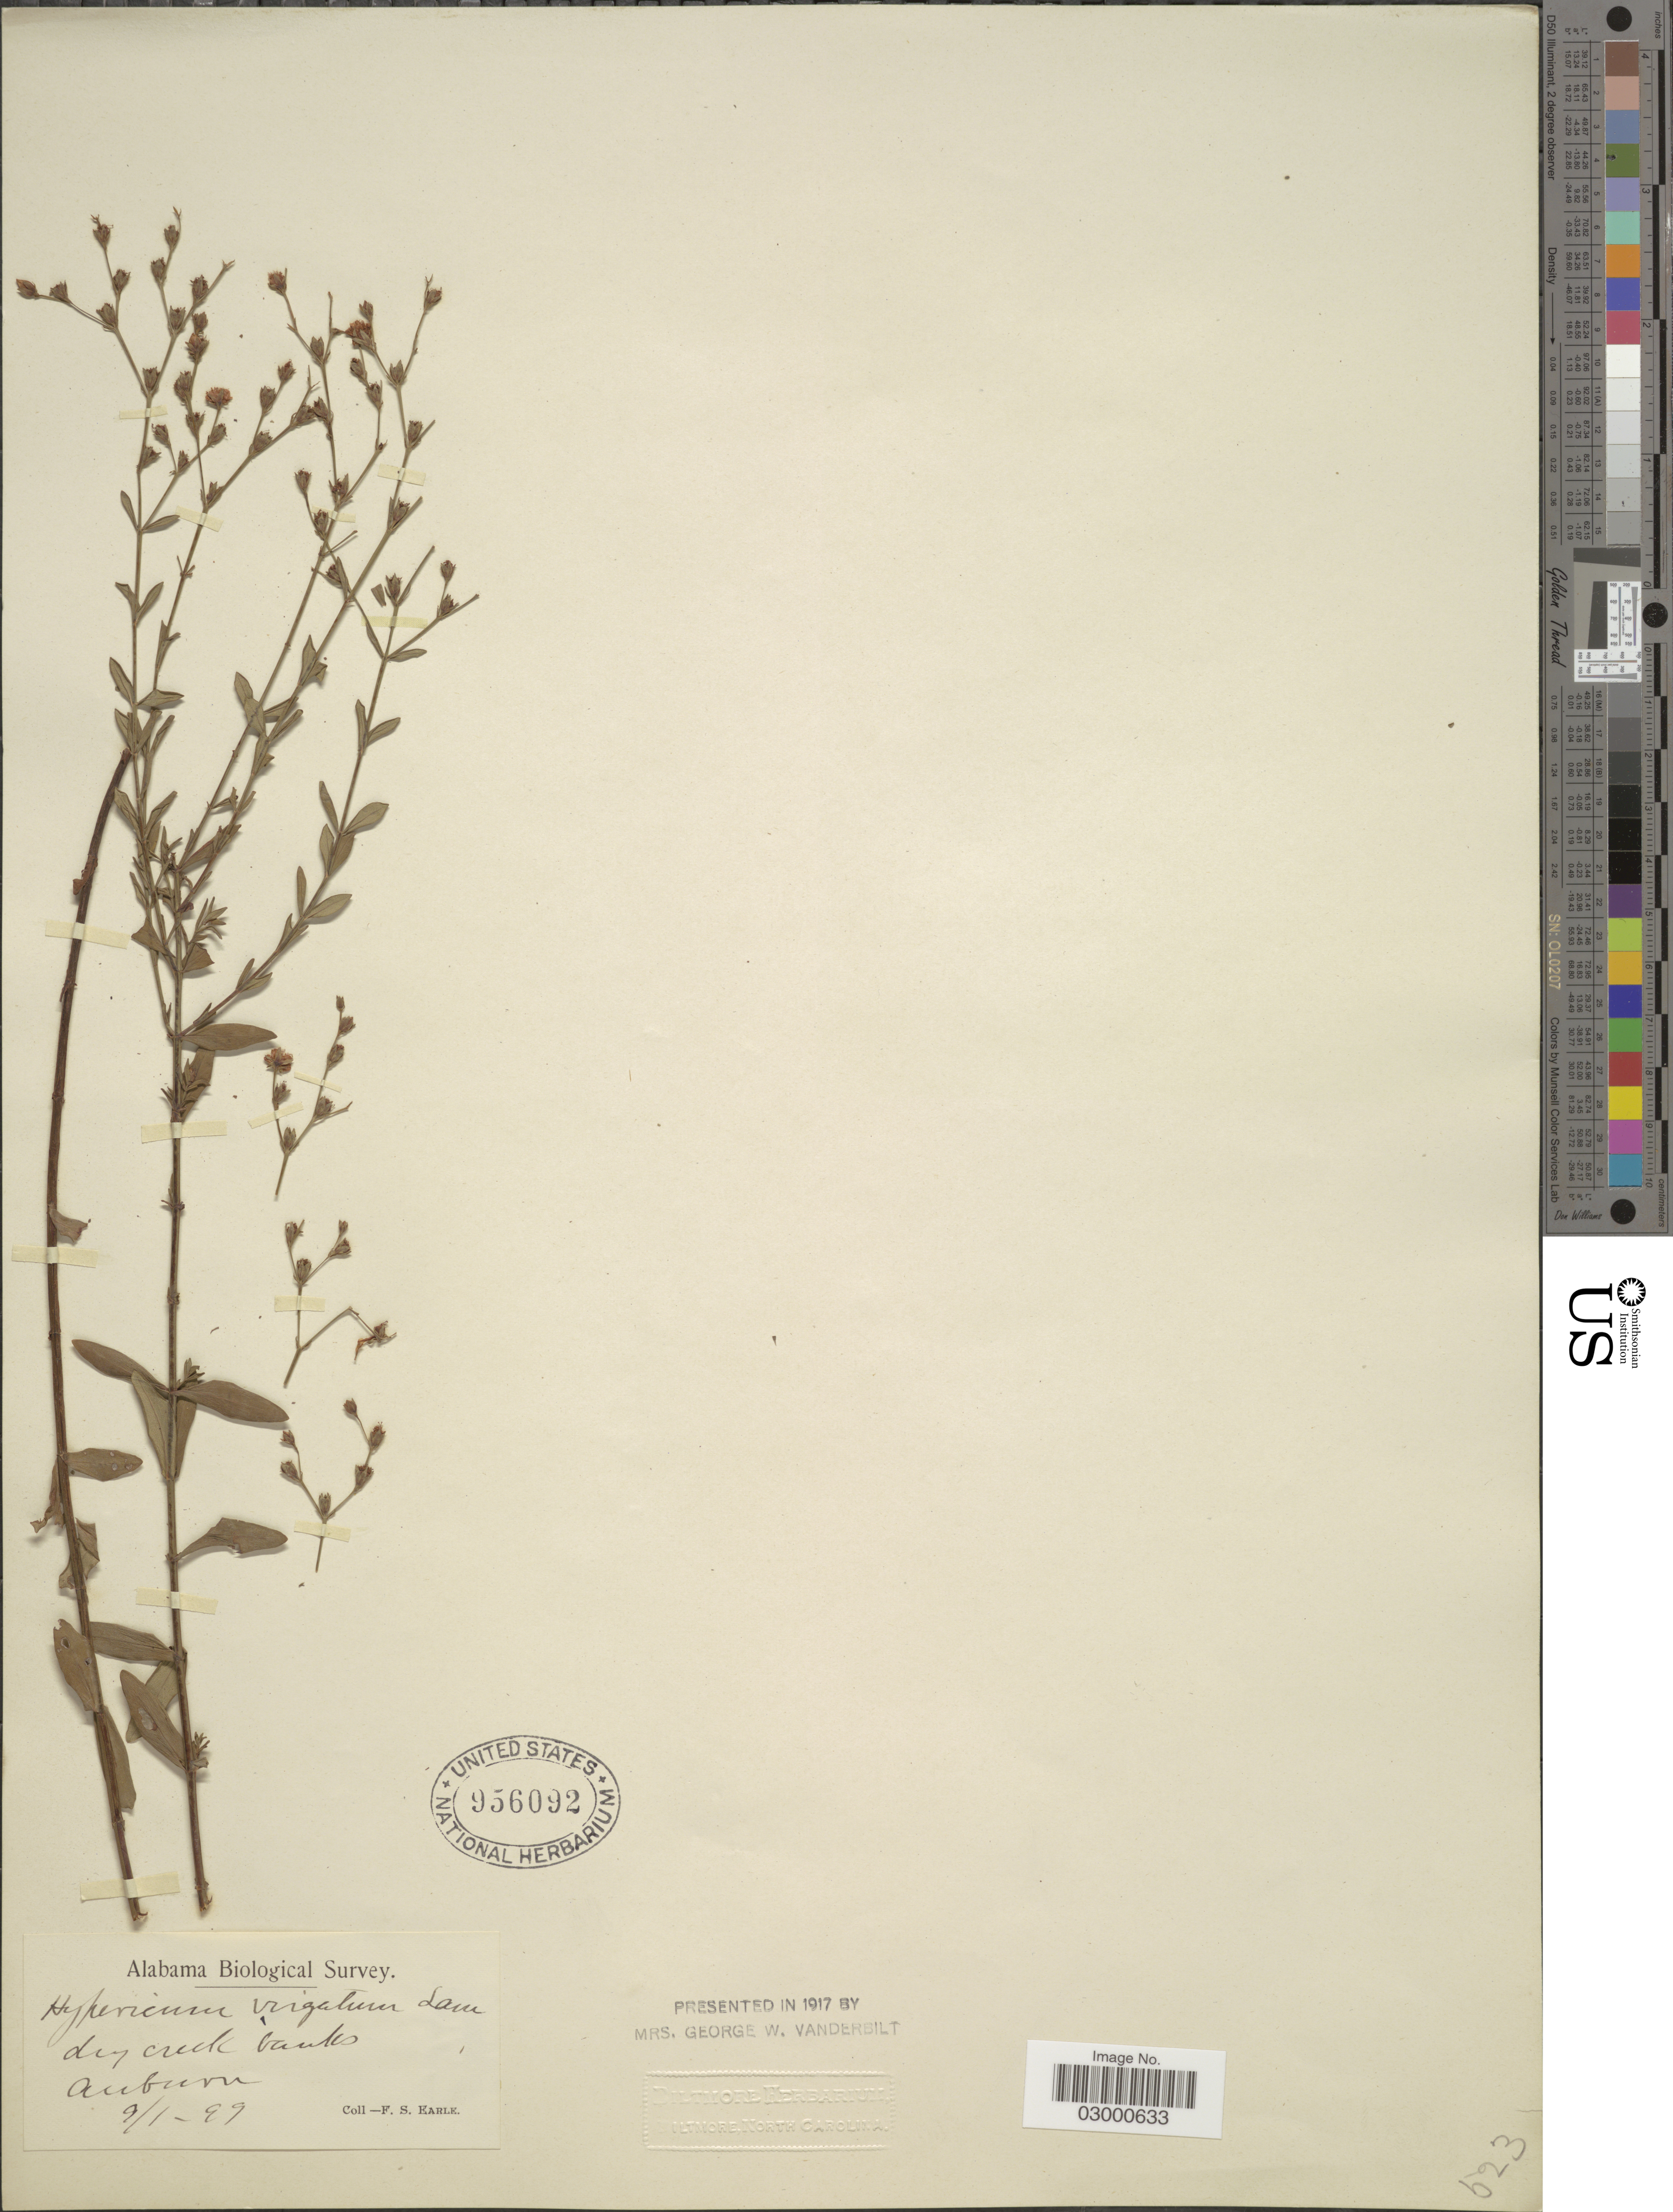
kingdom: Plantae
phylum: Tracheophyta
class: Magnoliopsida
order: Malpighiales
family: Hypericaceae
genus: Hypericum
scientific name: Hypericum virgatum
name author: Lam.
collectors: F. S. Earle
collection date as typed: Transcribed d/m/y: 1/9/99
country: United States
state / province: Alabama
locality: Auburn.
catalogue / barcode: US 956092